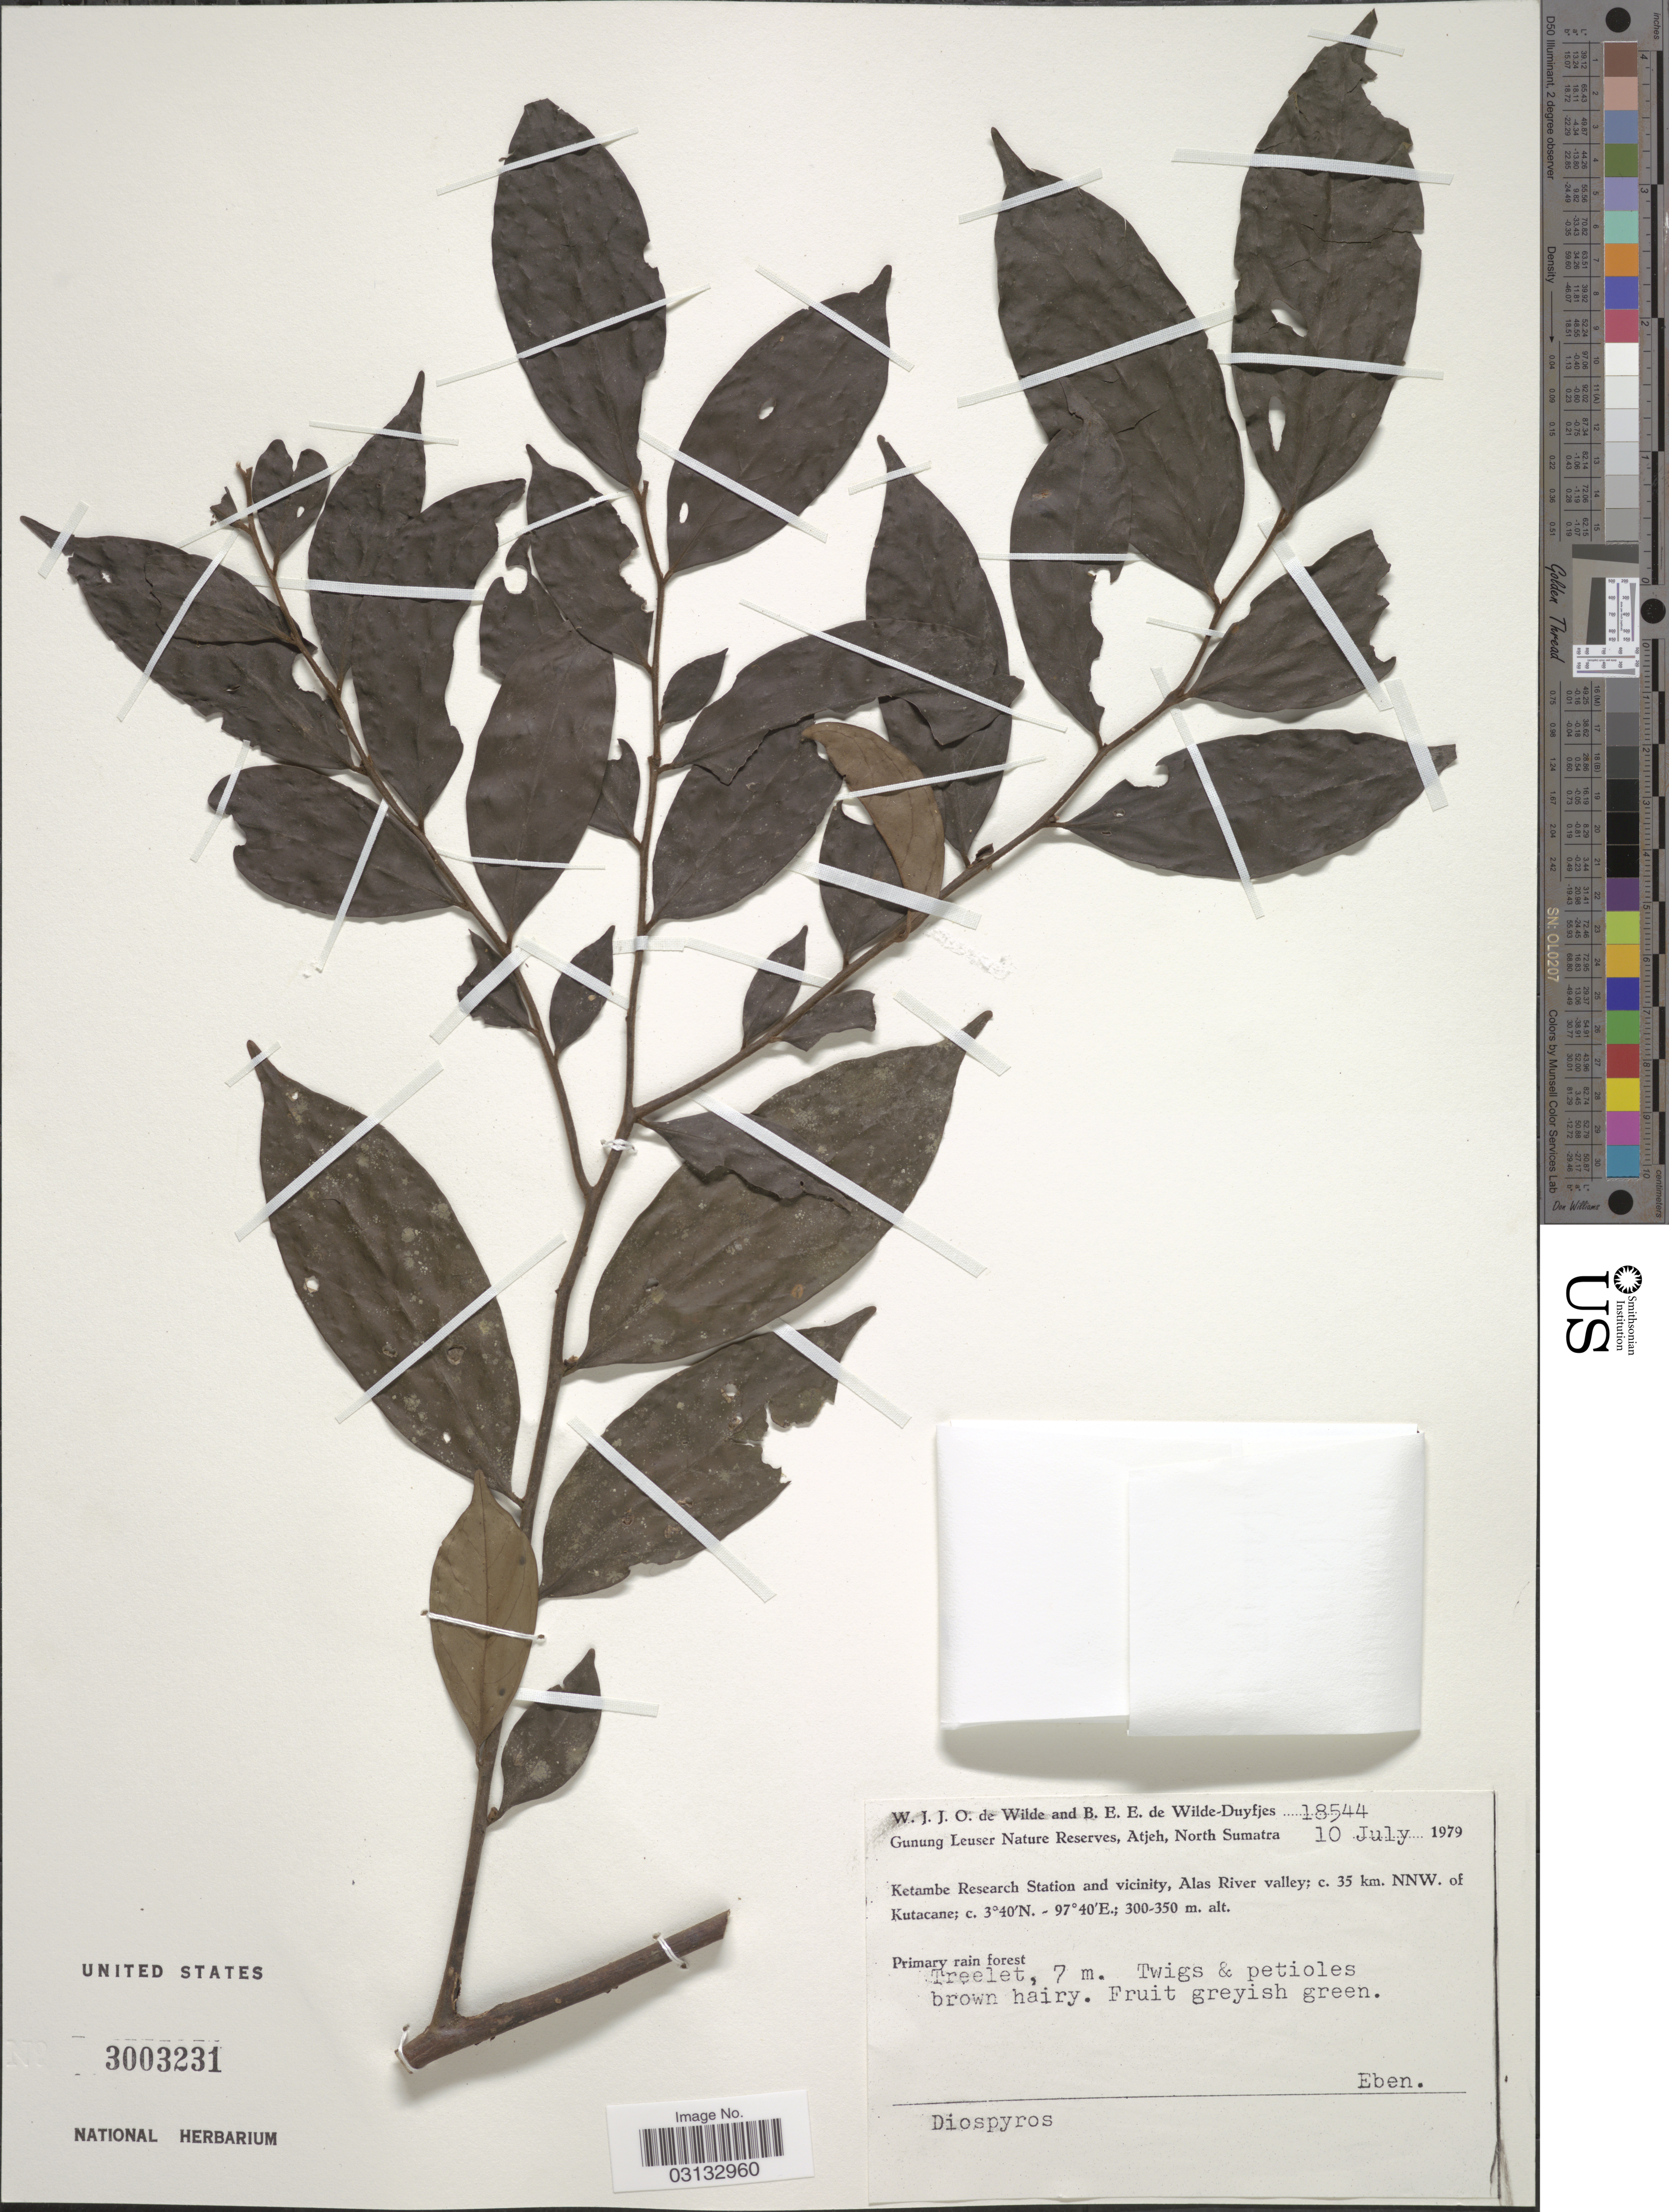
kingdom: Plantae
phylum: Tracheophyta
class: Magnoliopsida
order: Ericales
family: Ebenaceae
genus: Diospyros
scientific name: Diospyros sp.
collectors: W. J. de Wilde & B. E. de Wilde-Duyfjes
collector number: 18544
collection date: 1979-07-10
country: Indonesia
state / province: Sumatra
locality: Gunung Leuser Nature Reserve, Atjeh, North Sumatra. Ketambe Research Station and vicinity, Alas River valley; c. 35 km. NNW. of Kutacane.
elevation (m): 300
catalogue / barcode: US 3003231